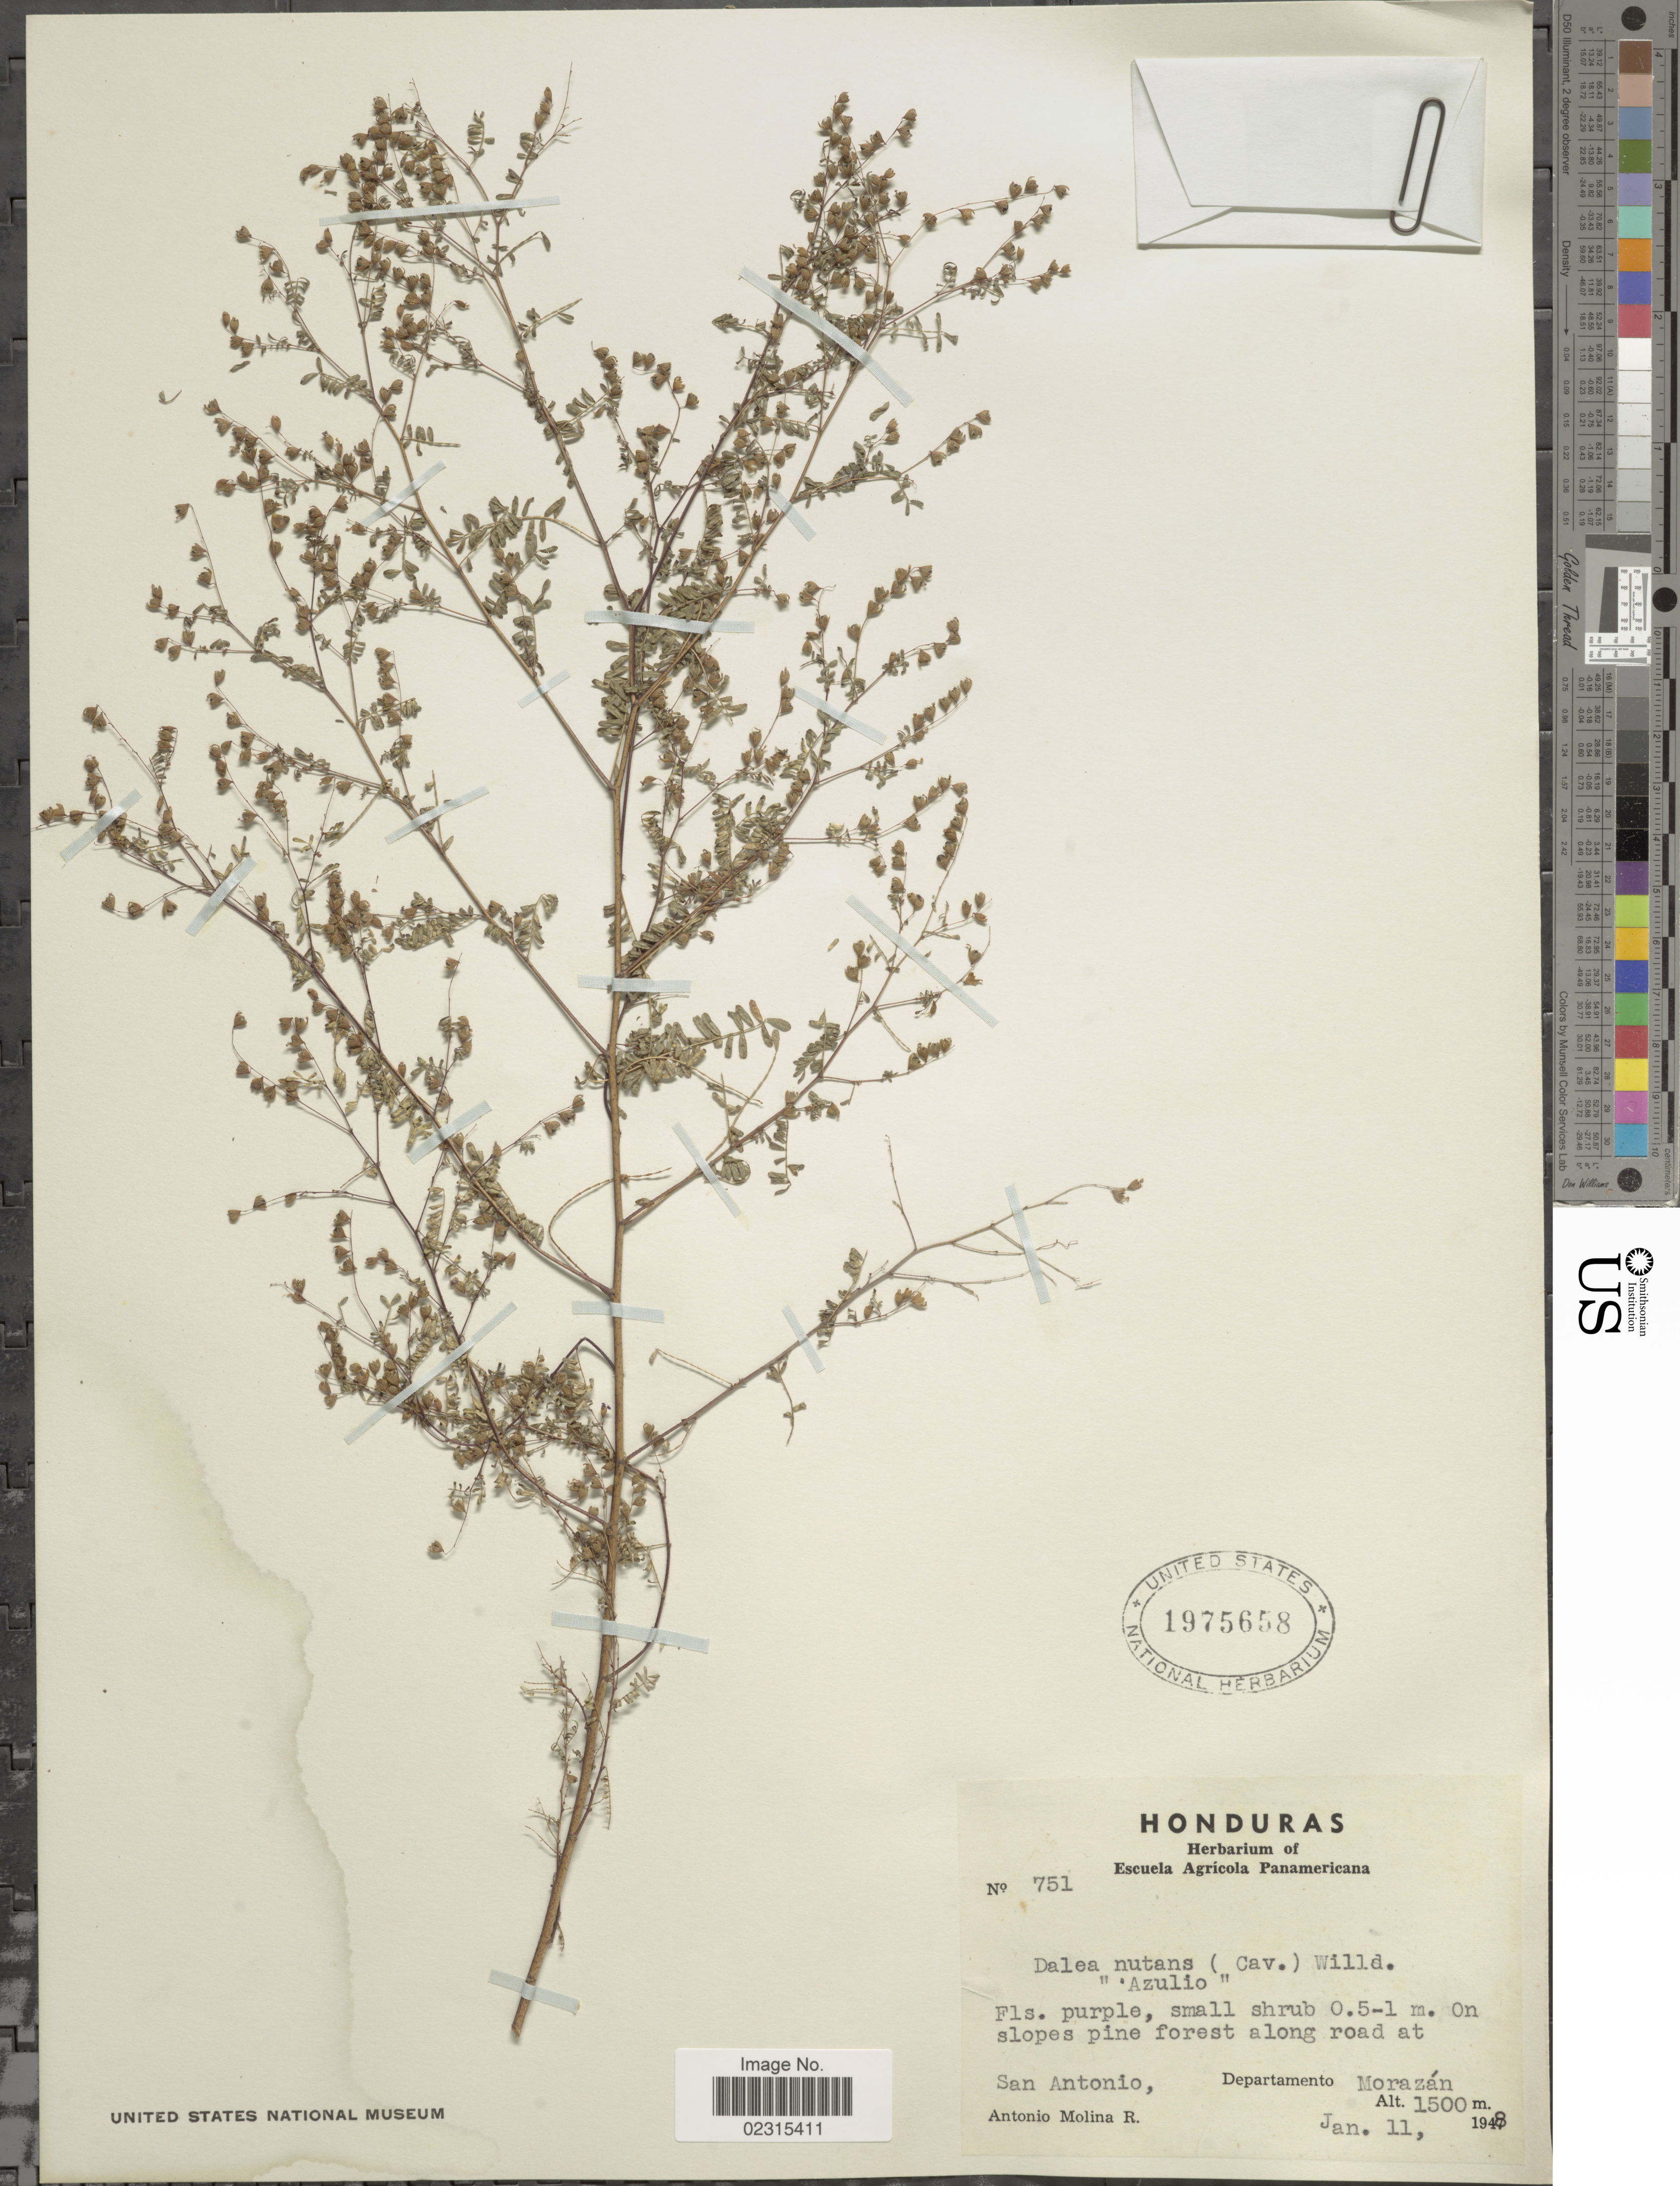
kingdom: Plantae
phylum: Tracheophyta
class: Magnoliopsida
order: Fabales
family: Fabaceae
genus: Marina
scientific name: Marina nutans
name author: (Cav.) Barneby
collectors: A. Molina R.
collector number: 751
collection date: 1948-01-11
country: El Salvador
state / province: Morazan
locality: On slopes pine forest along road at San Antonio. San Antonio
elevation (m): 1500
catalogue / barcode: US 1975658